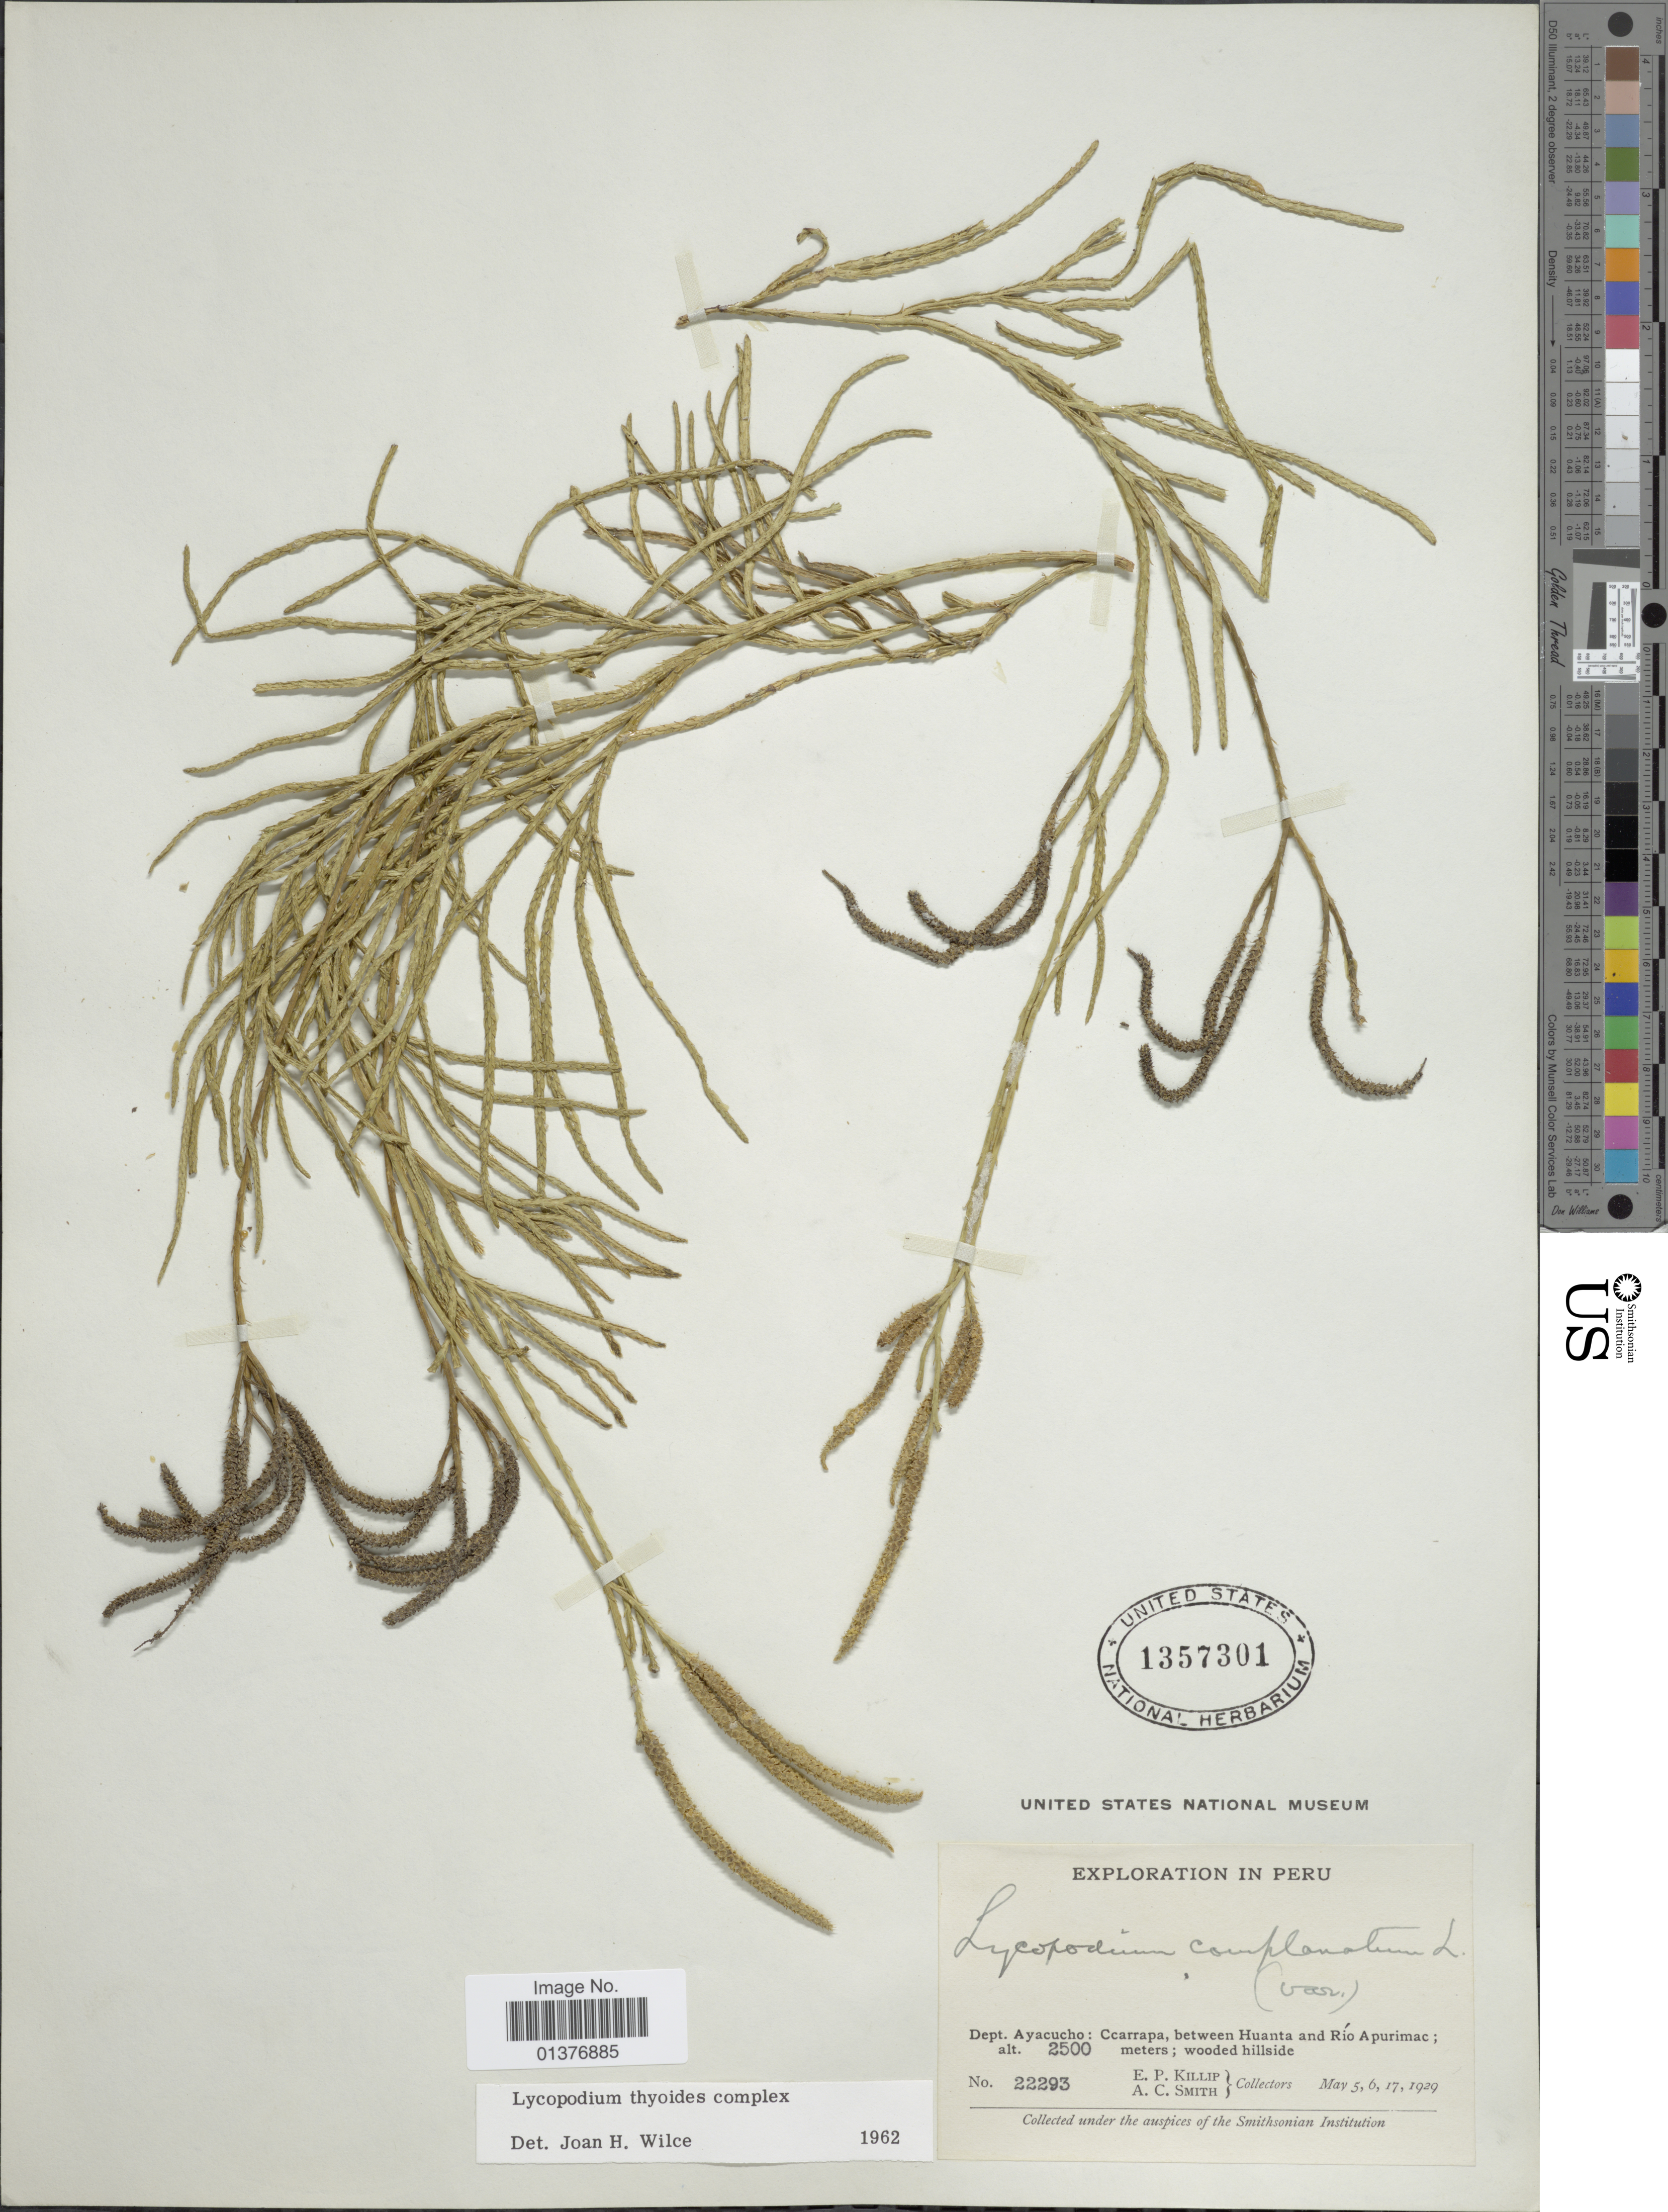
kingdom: Plantae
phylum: Tracheophyta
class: Lycopodiopsida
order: Lycopodiales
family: Lycopodiaceae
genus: Diphasiastrum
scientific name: Diphasiastrum thyoides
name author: (Humb. & Bonpl. ex Willd.) Holub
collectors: E. P. Killip & A. C. Smith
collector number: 22293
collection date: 1929-05-17/1929-06-05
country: Peru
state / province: Ayacucho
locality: Ccarrapa, between Huanta and Rio Apurimac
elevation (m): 2500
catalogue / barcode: US 1357301